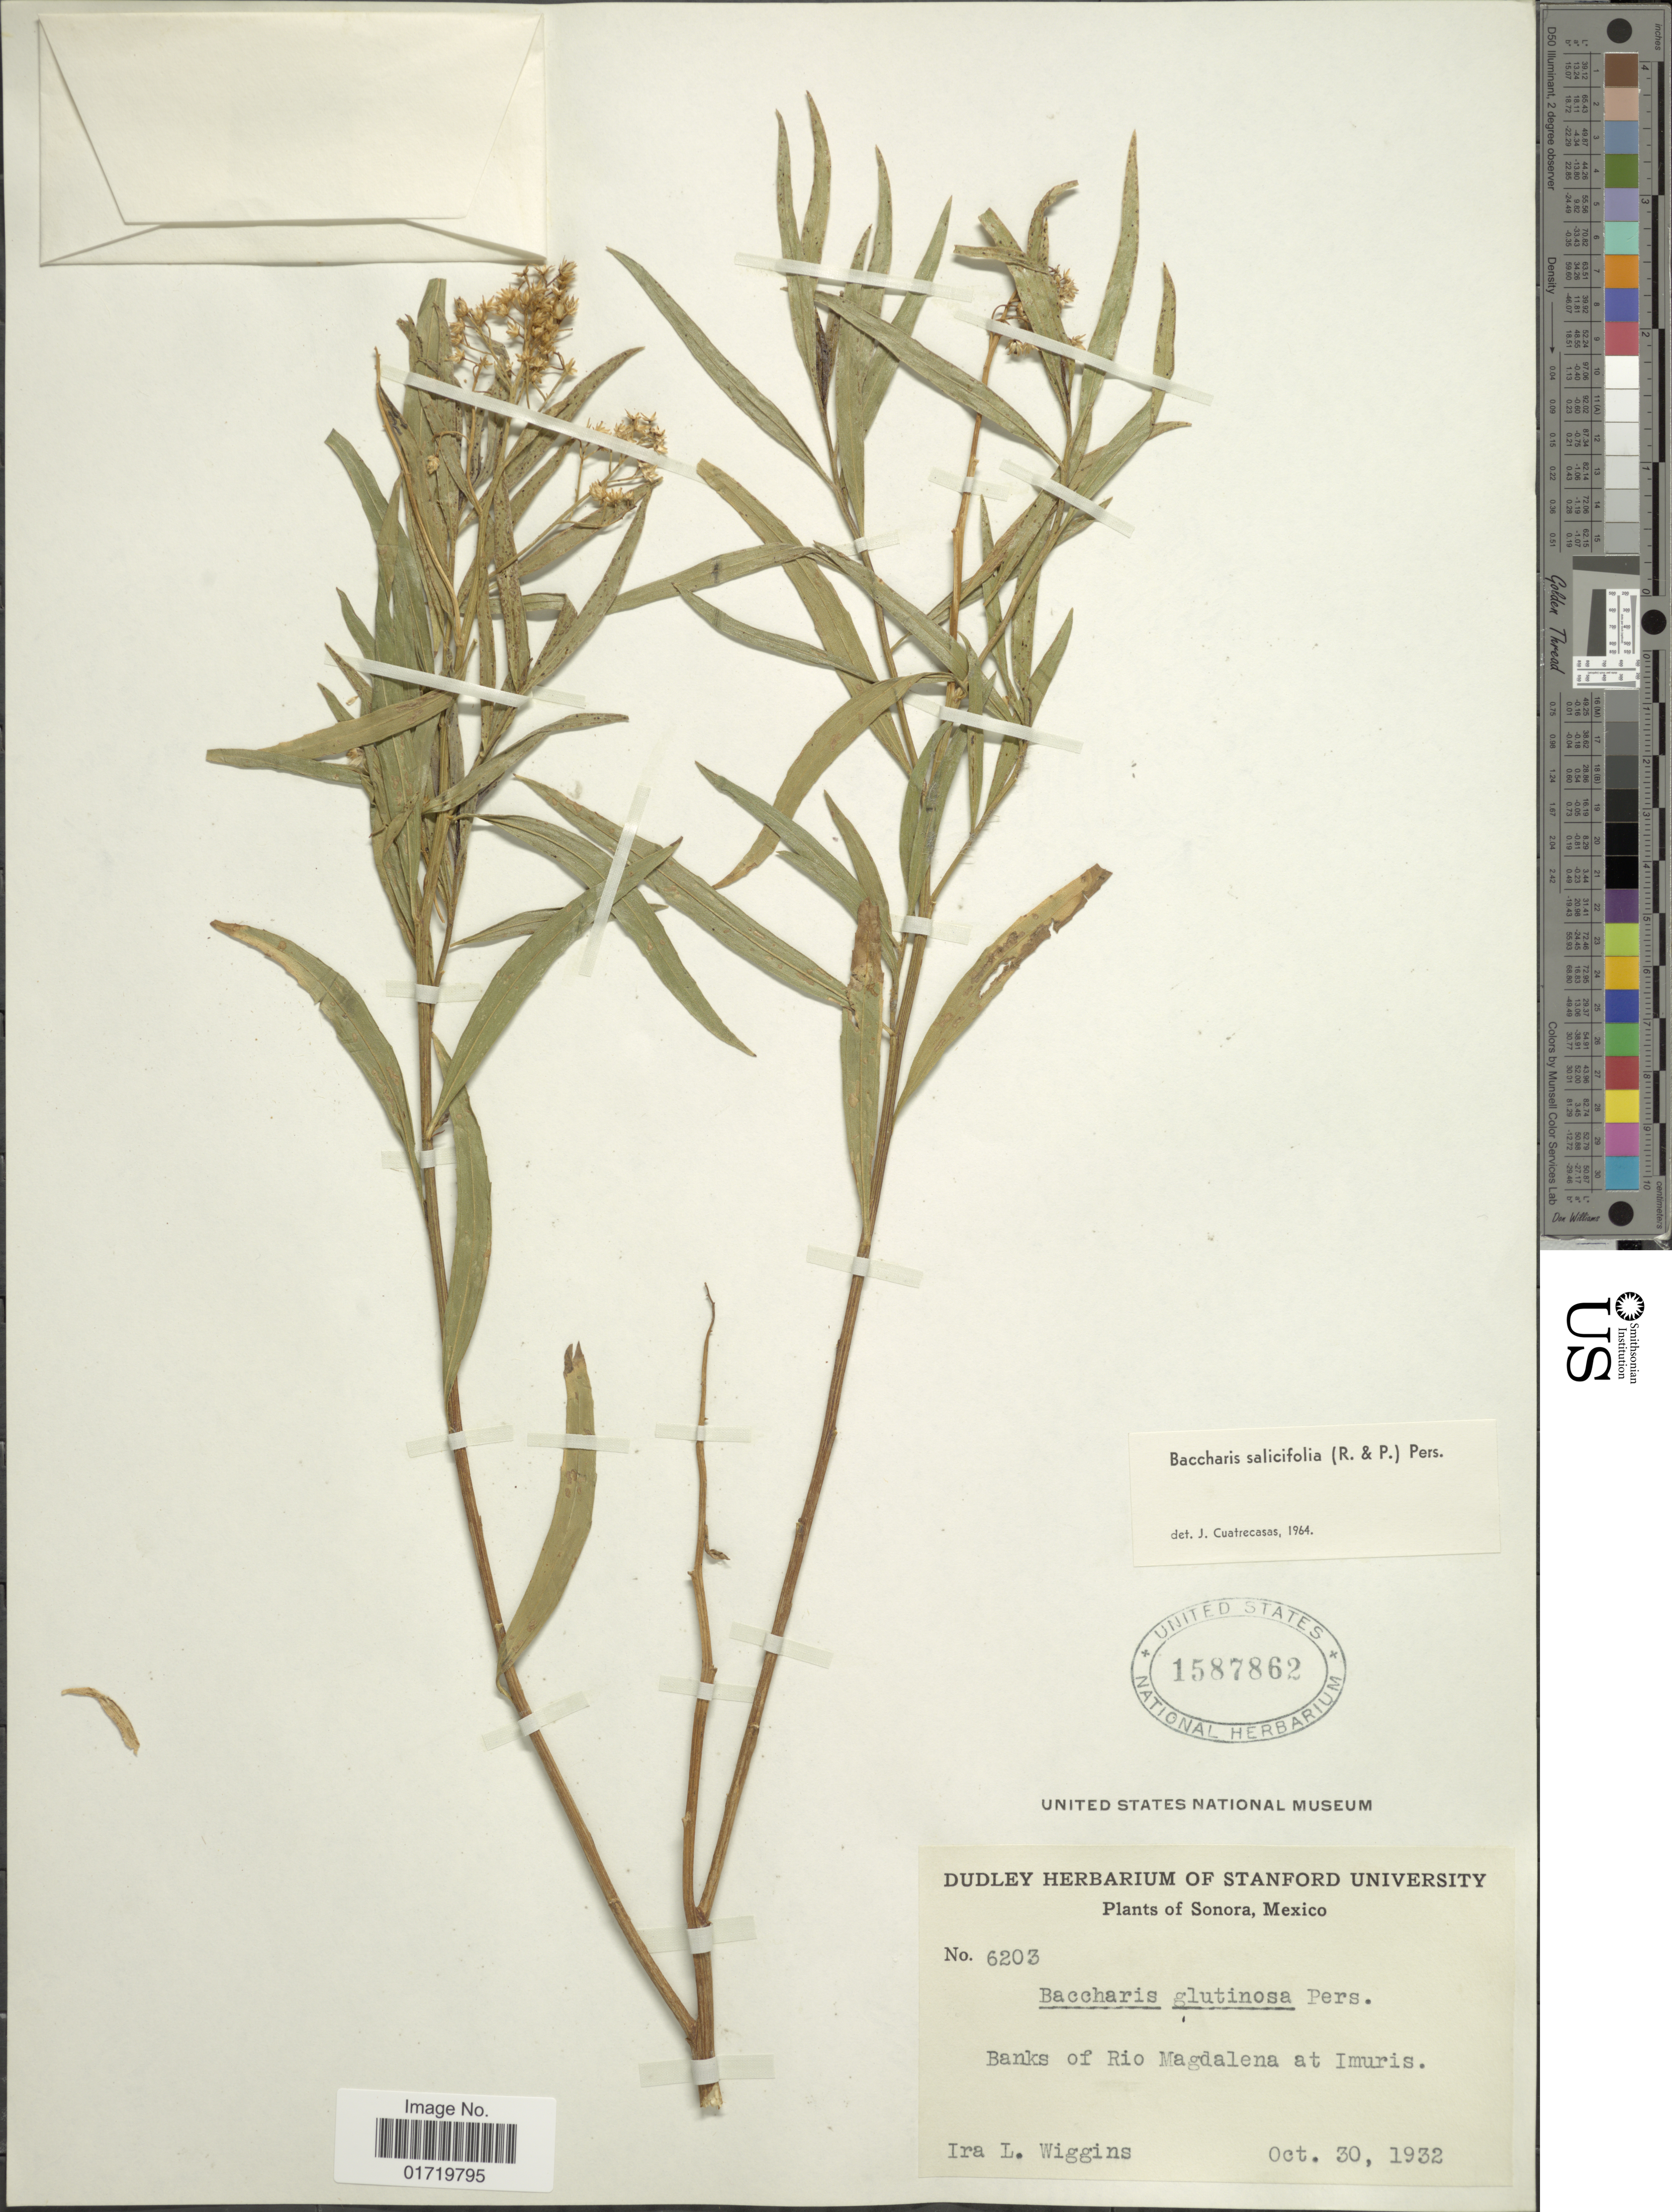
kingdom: Plantae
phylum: Tracheophyta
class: Magnoliopsida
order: Asterales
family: Asteraceae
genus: Baccharis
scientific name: Baccharis salicifolia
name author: (Ruiz & Pav.) Pers.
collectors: I. L. Wiggins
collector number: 6203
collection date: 1932-10-30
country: Mexico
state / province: Sonora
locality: Banks of Rio Magdalena at Imuris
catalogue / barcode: US 1587862